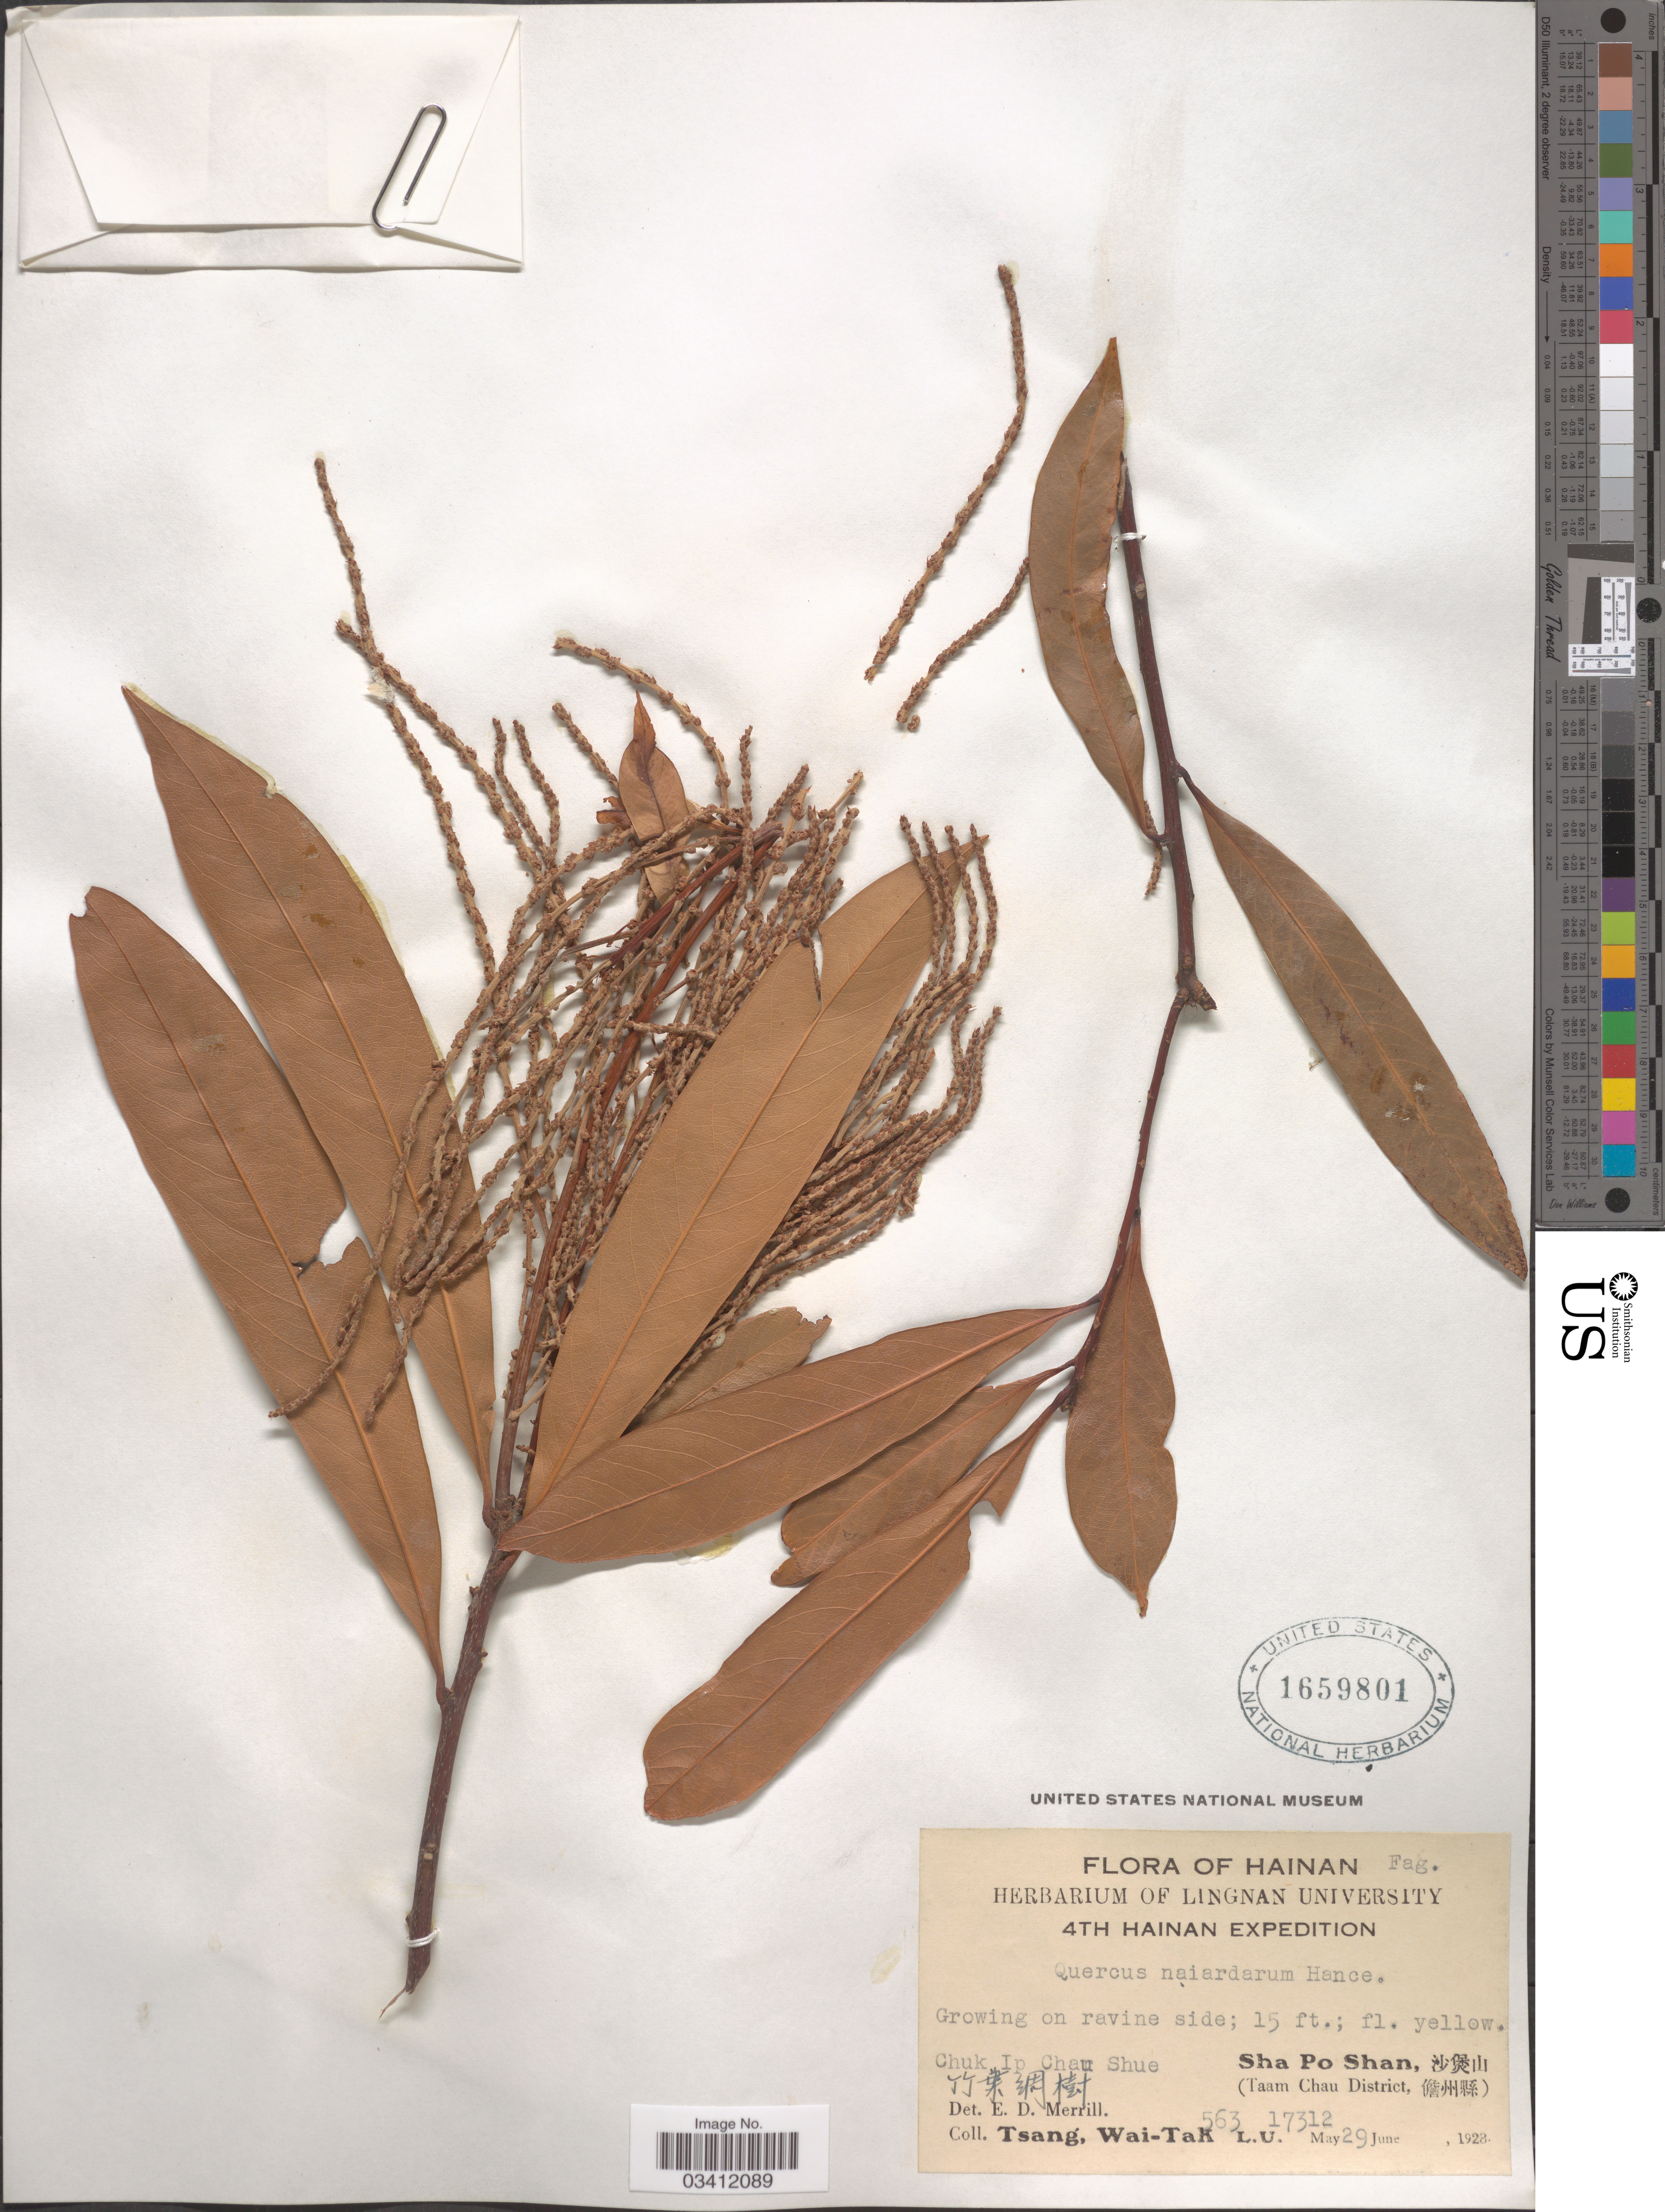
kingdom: Plantae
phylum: Tracheophyta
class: Magnoliopsida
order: Fagales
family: Fagaceae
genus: Quercus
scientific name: Quercus naiadarum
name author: Hance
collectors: W. T. Tsang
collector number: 563 L.U. 17312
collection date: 1928-05-29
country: China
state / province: Hainan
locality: Sha Po Shan, (Taam Chau District.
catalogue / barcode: US 1659801